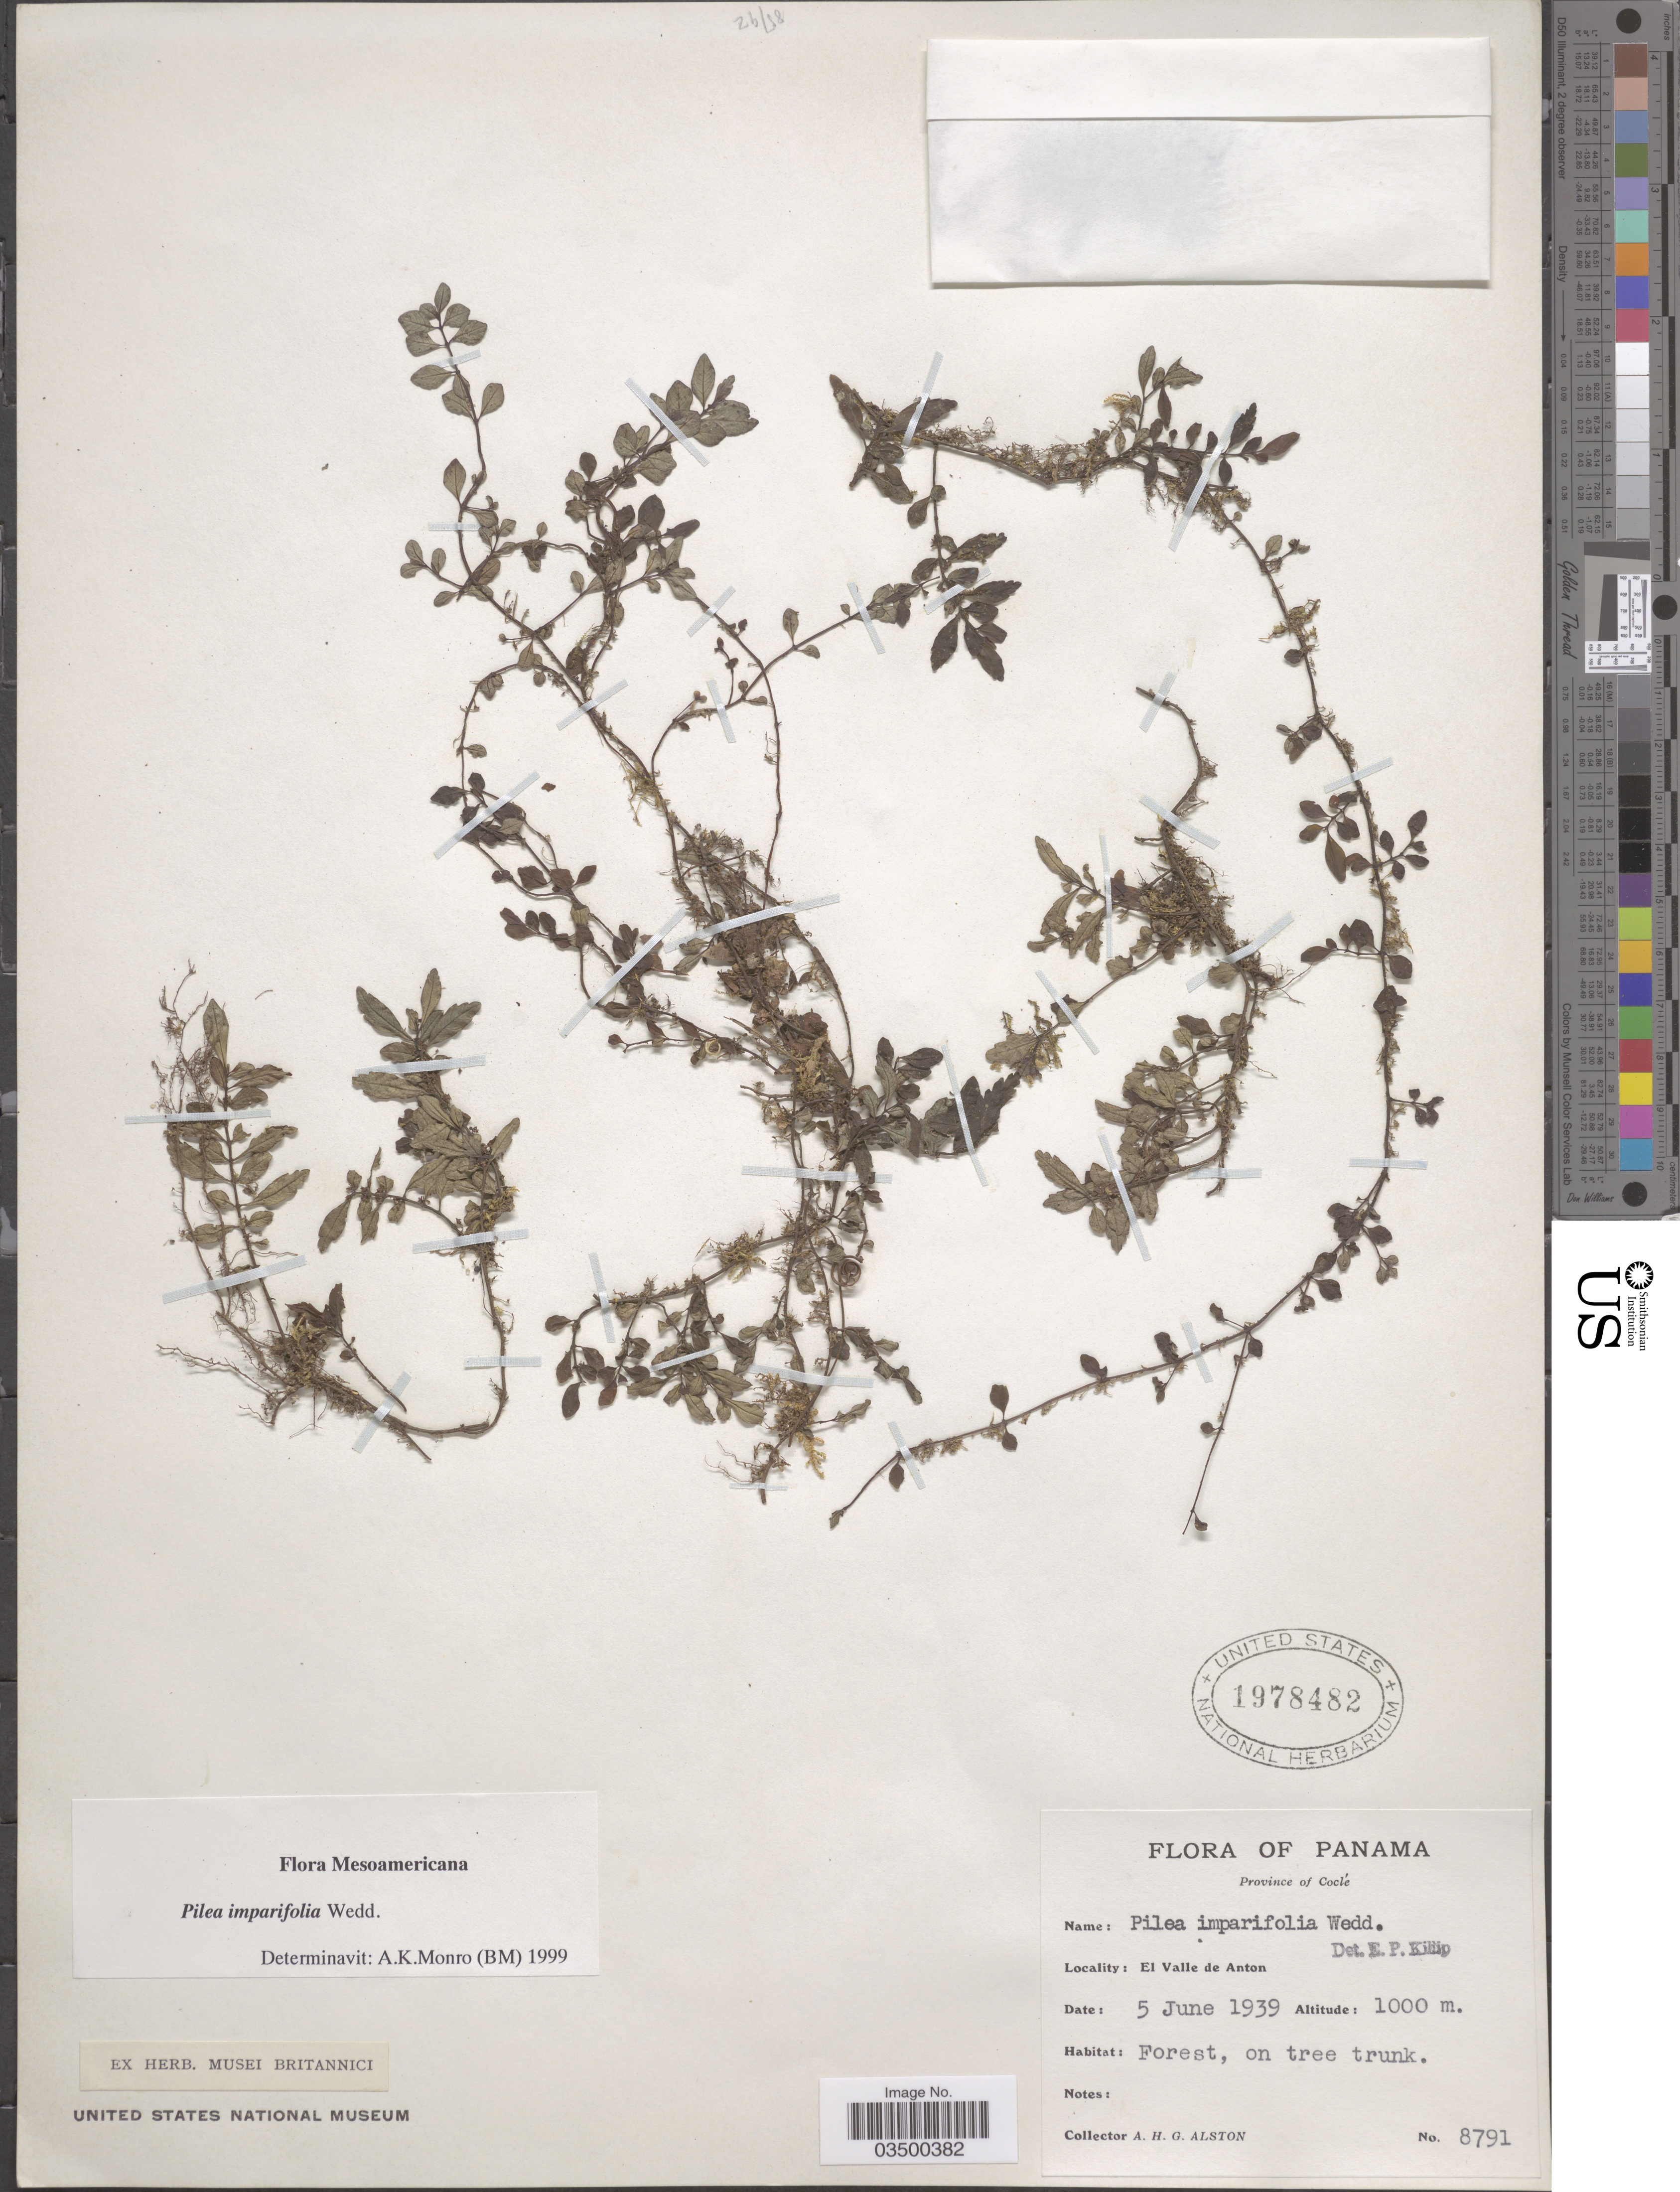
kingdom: Plantae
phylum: Tracheophyta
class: Magnoliopsida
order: Rosales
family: Urticaceae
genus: Pilea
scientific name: Pilea imparifolia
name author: Wedd.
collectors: A. H. Alston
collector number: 8791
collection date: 1939-06-05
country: Panama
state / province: Cocle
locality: El Valle de Anton.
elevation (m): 1000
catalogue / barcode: US 1978482